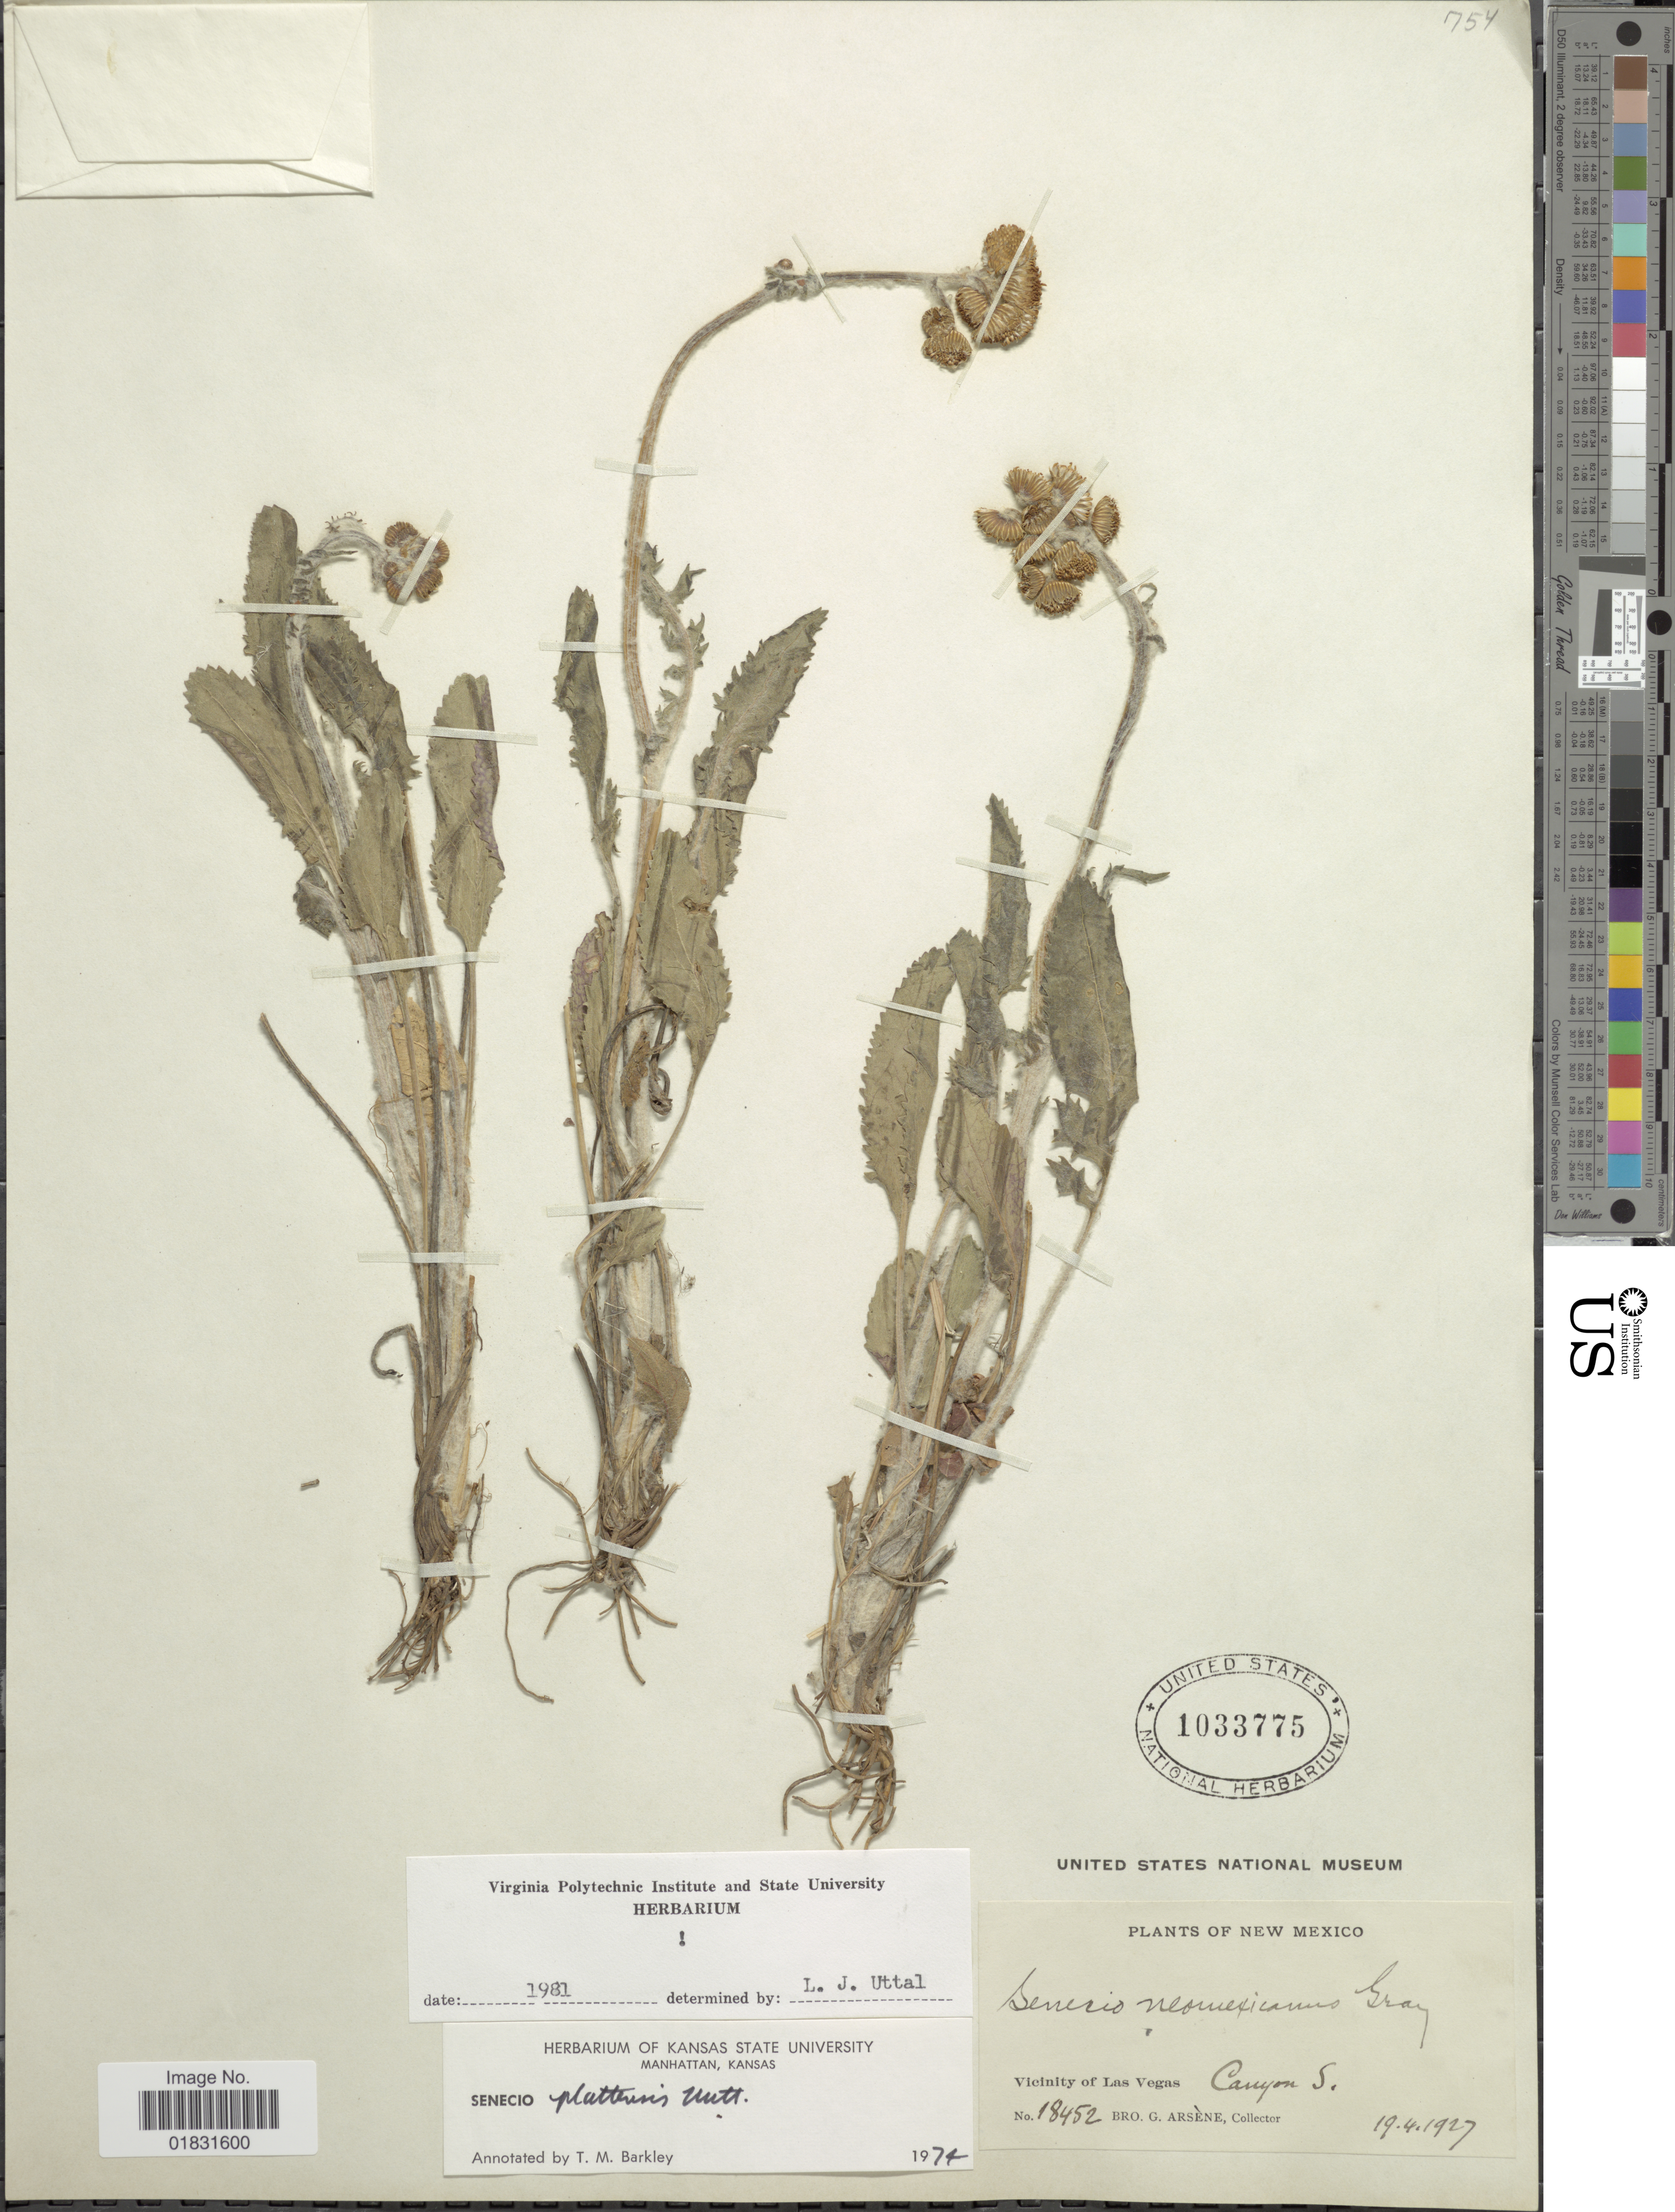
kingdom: Plantae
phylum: Tracheophyta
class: Magnoliopsida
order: Asterales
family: Asteraceae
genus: Packera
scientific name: Packera plattensis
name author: W.A. Weber & Á. Löve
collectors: Bro. G. Arsène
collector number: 18452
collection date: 1927-04-19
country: United States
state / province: New Mexico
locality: Vicinity of Las Vegas Canyon S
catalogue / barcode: US 1033775